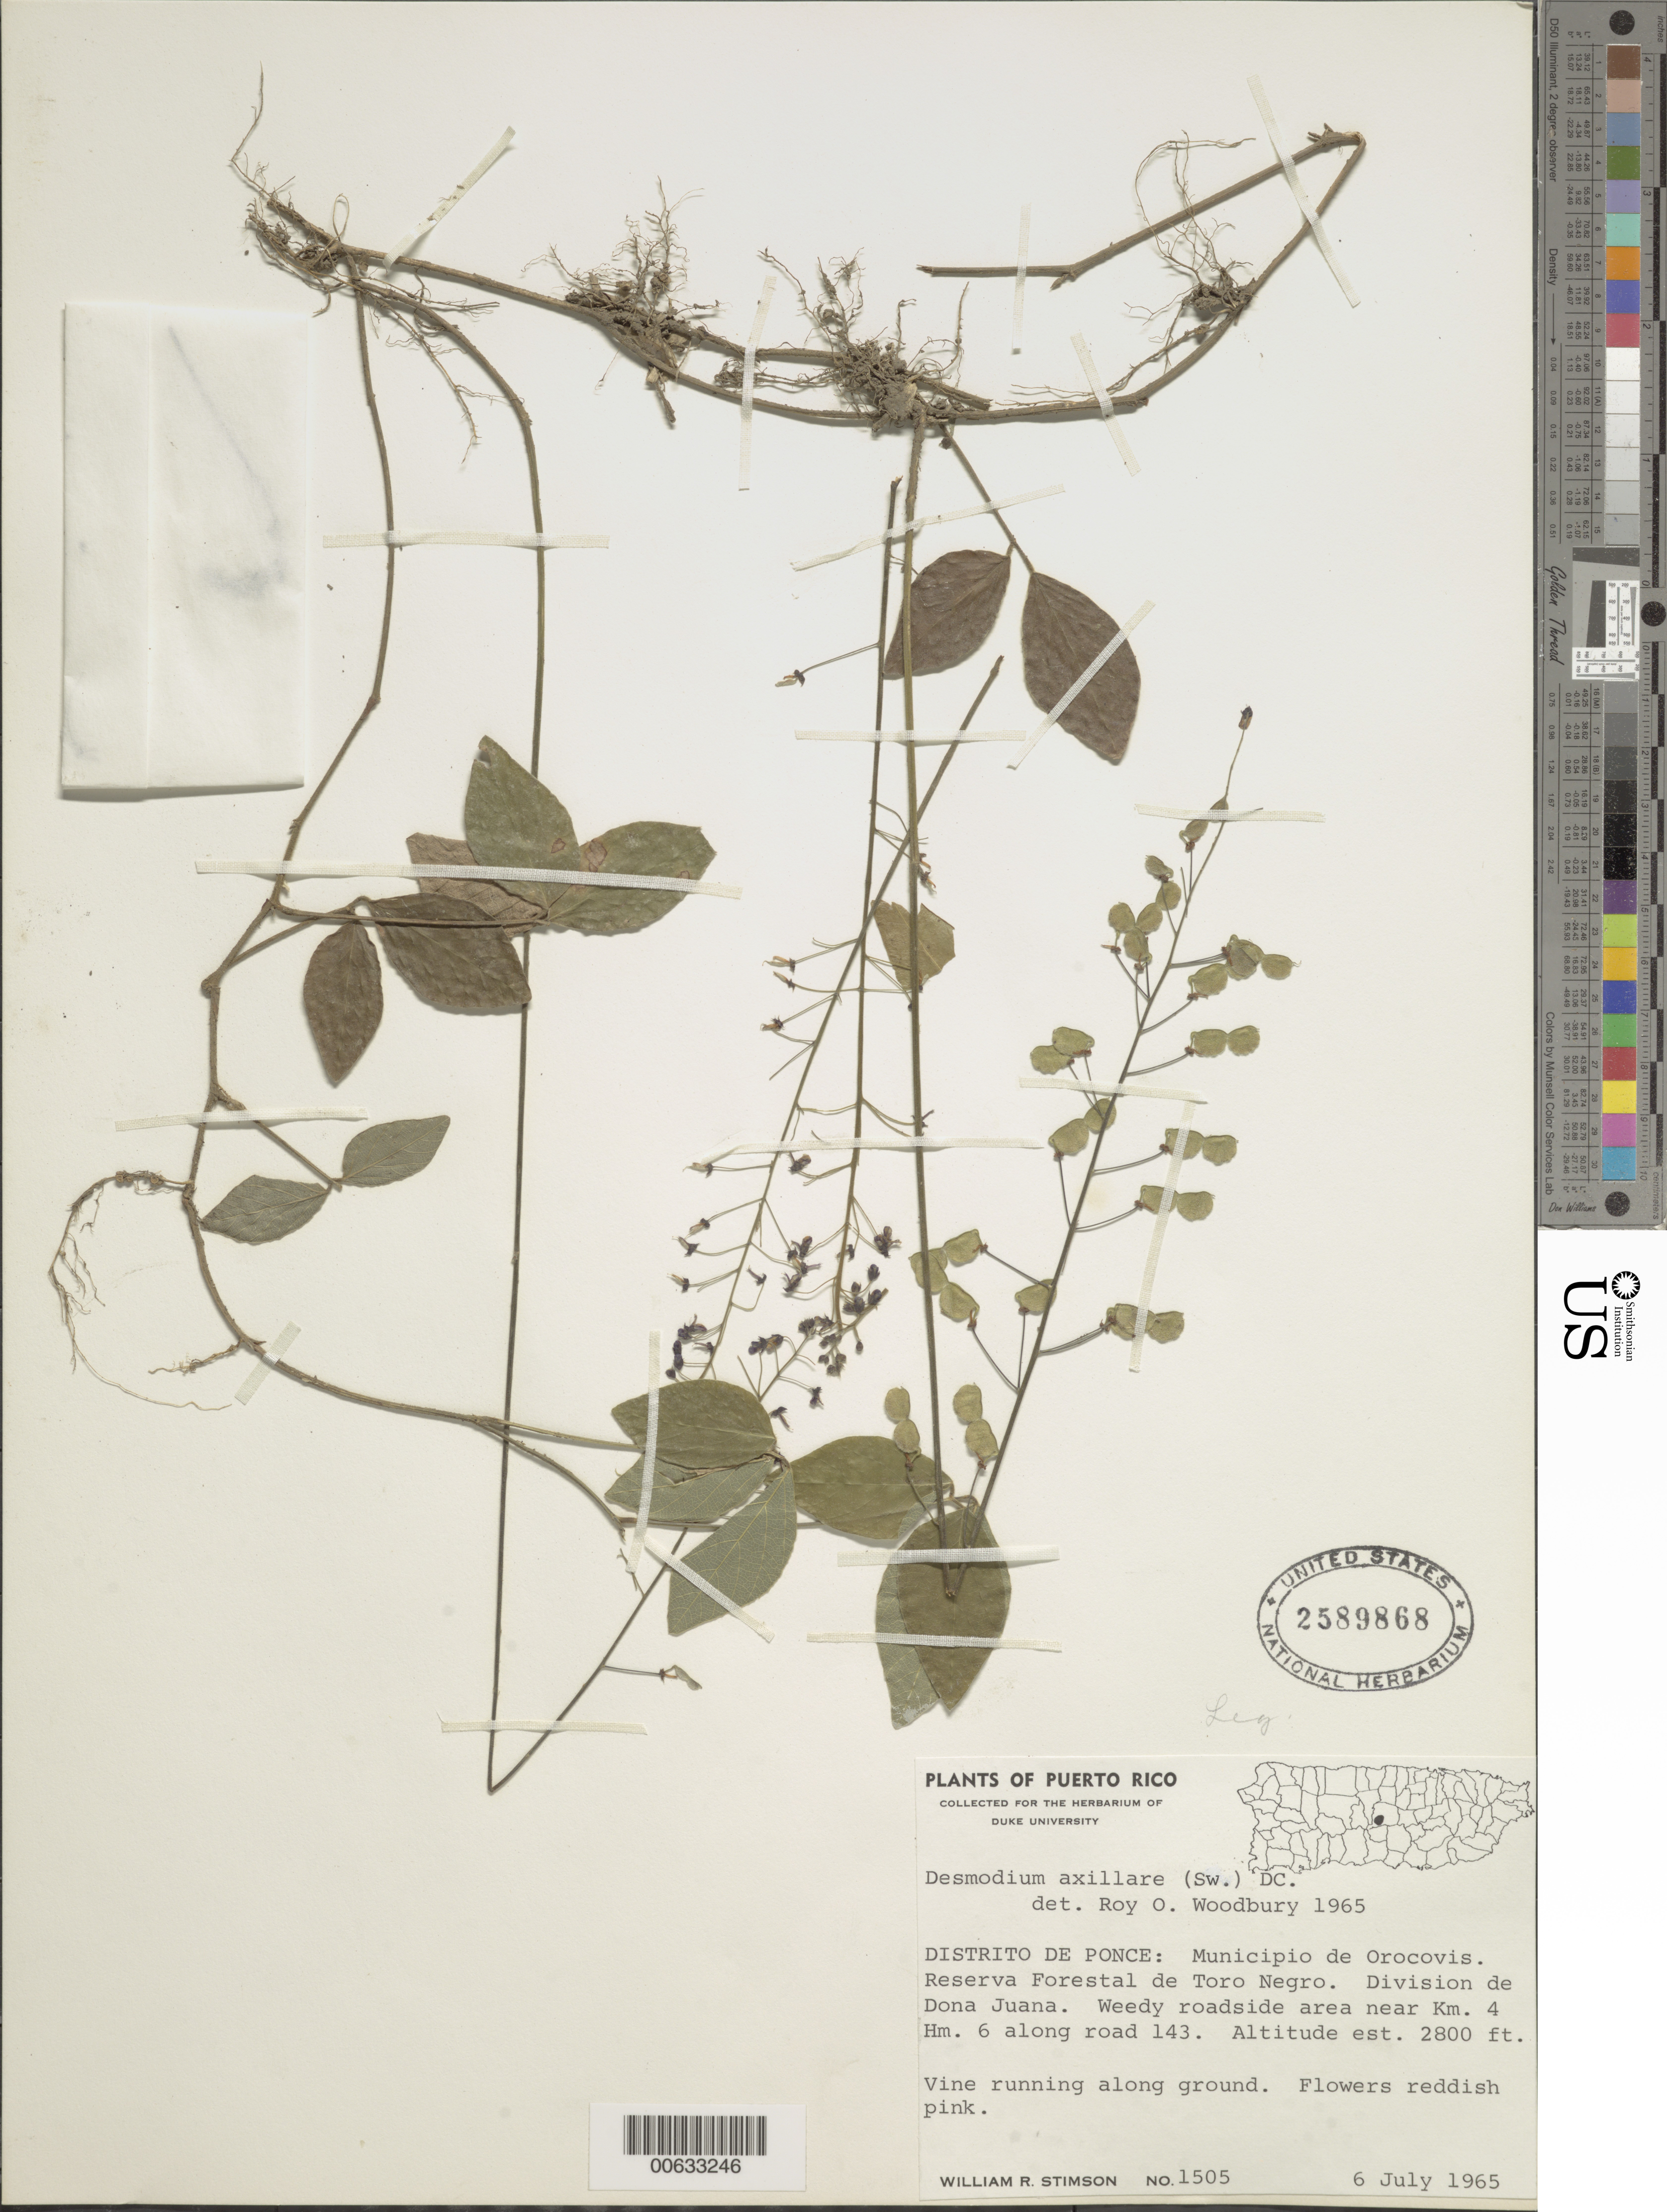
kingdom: Plantae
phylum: Tracheophyta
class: Magnoliopsida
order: Fabales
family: Fabaceae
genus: Desmodium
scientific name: Desmodium axillare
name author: (Sw.) DC.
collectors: W. R. Stimson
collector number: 1505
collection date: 1965-07-06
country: Puerto Rico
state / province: Ponce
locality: Distrito de Ponce: Municipio de Orocovis, Reserva Florestal de Toro Negro, Division de Dona Juana, Weedy roadside area near Km. 4 Hm 6 along road 143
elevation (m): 853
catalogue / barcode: US 2589868